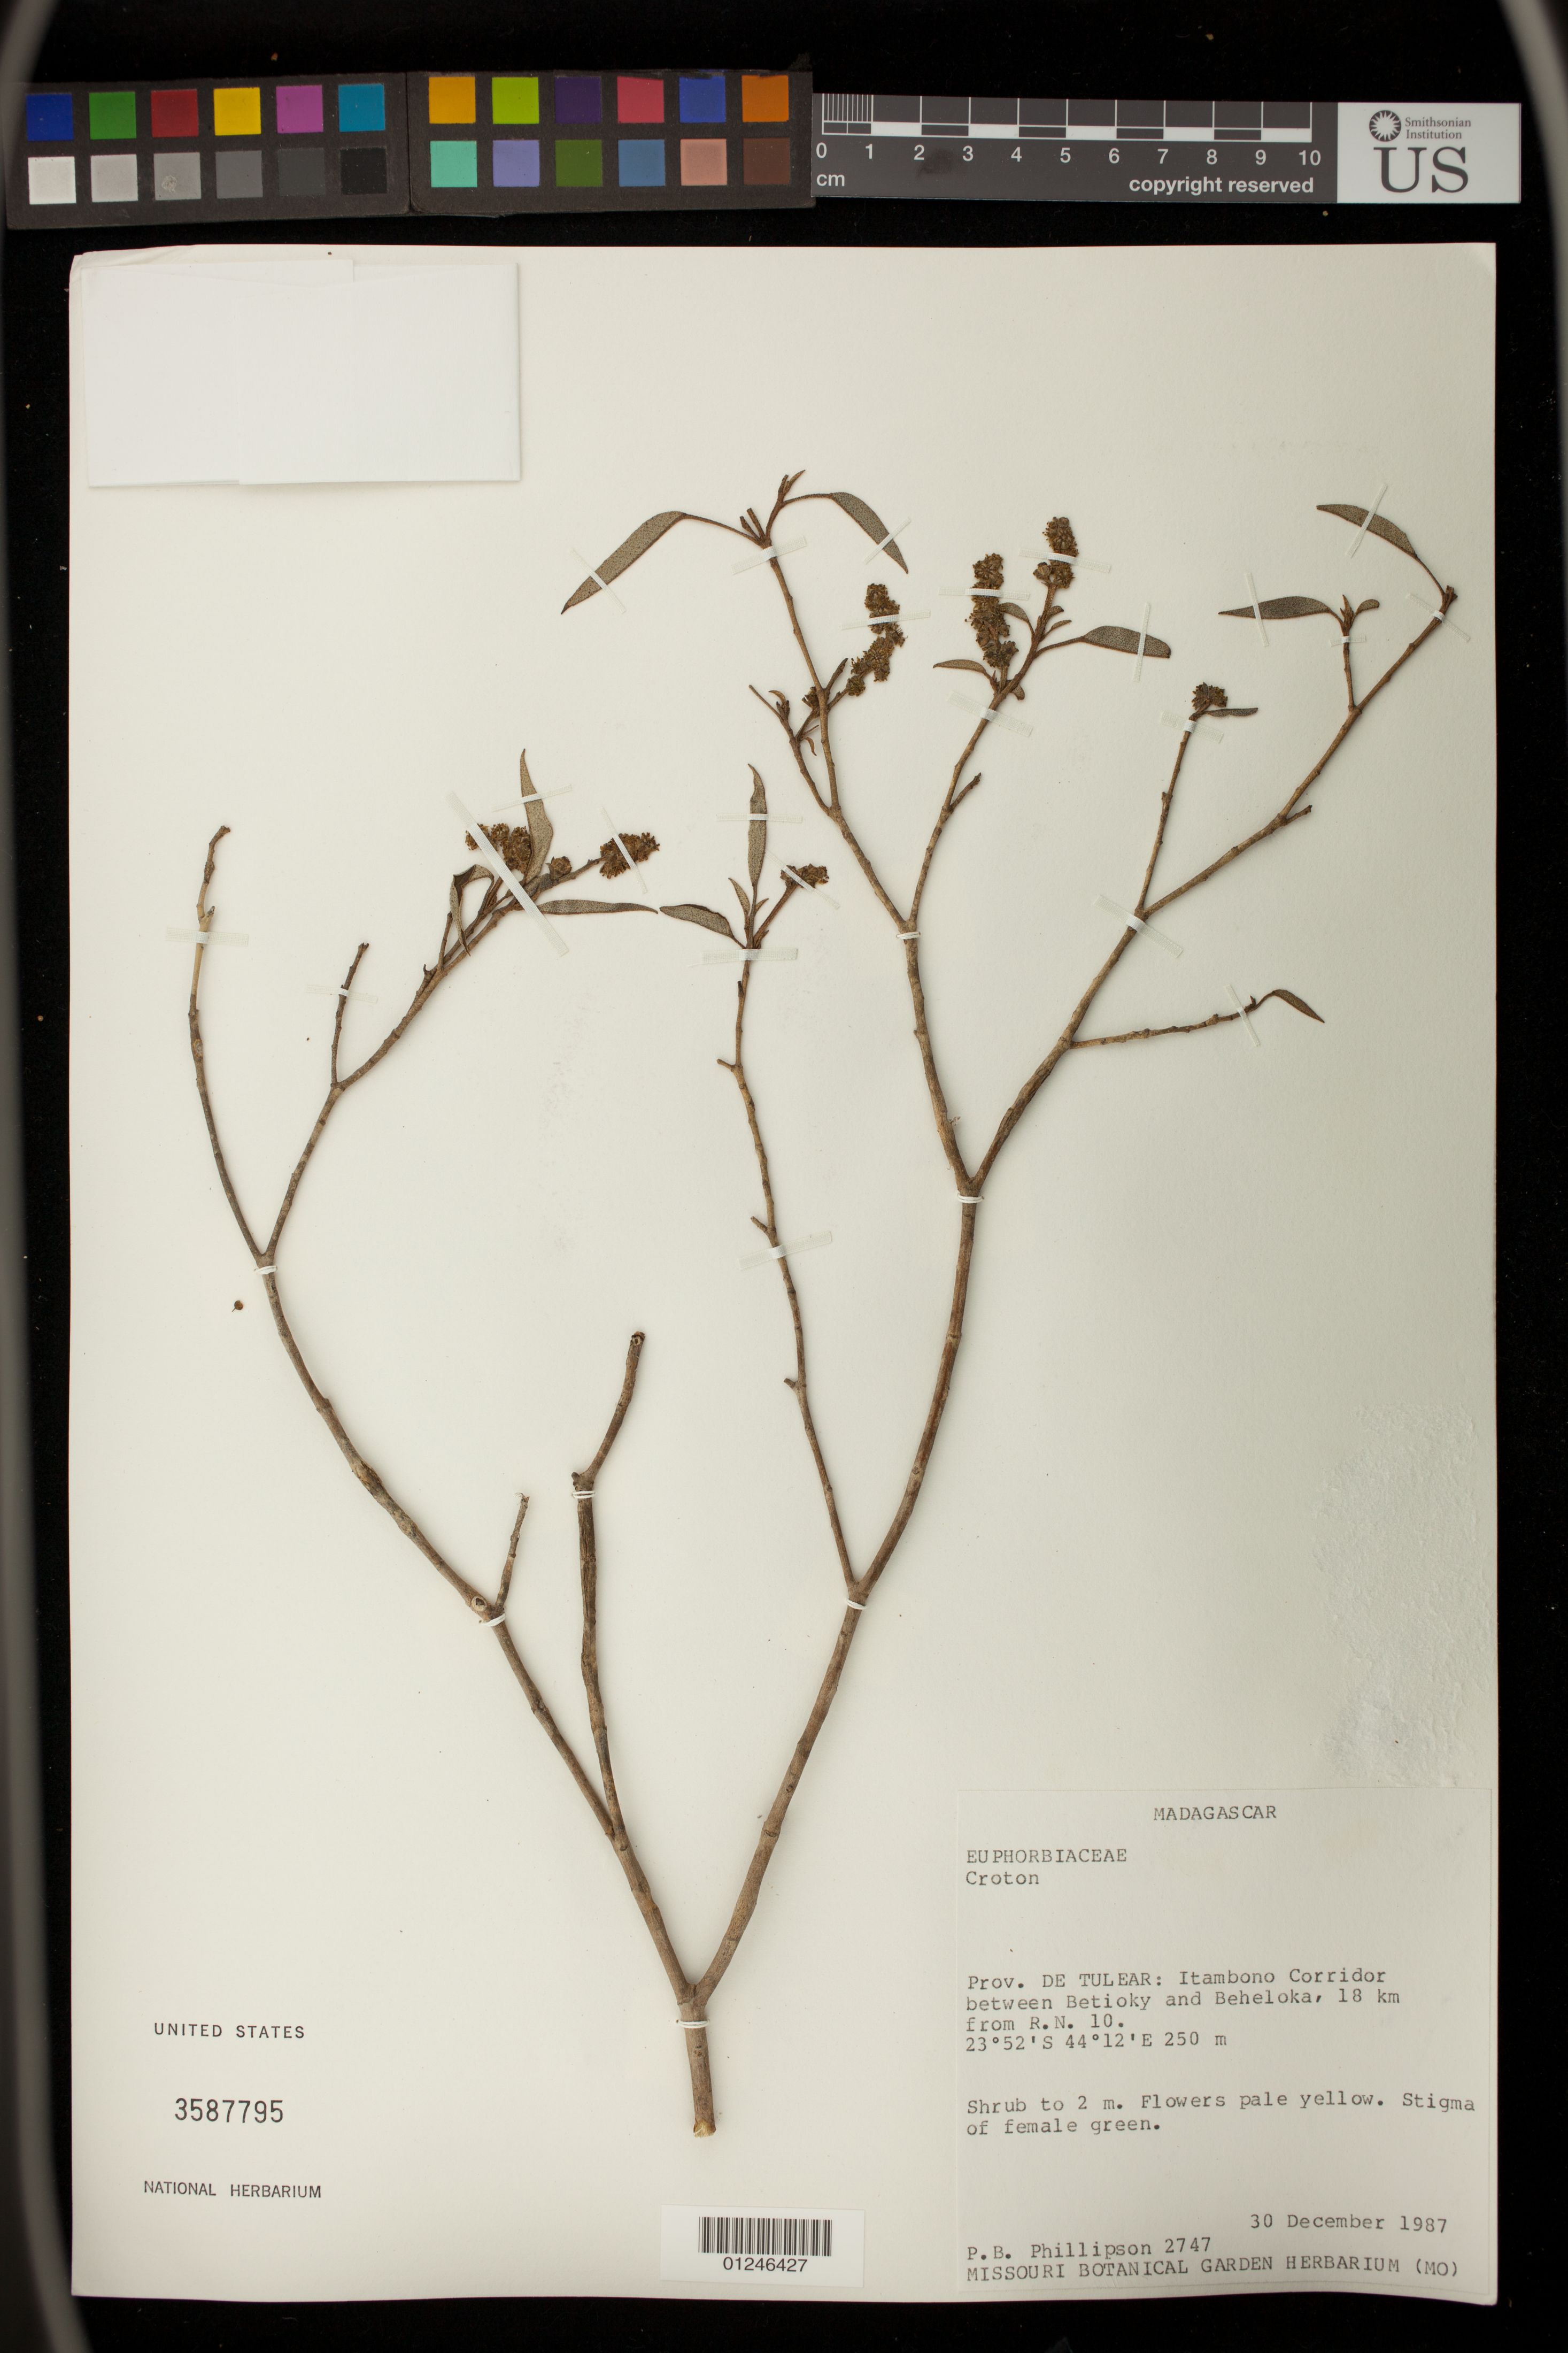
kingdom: Plantae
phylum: Tracheophyta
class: Magnoliopsida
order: Malpighiales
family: Euphorbiaceae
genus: Croton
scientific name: Croton greveanus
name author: Baill.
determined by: Berry, Paul E.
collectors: P. B. Phillipson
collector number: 2747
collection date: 1987-12-30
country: Madagascar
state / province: Atsimo-Andrefana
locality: Prov. DE TULEAR: Itambono Corridor between Betioky and Beheloka, 18 km from R.N. 10.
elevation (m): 250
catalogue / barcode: US 3587795